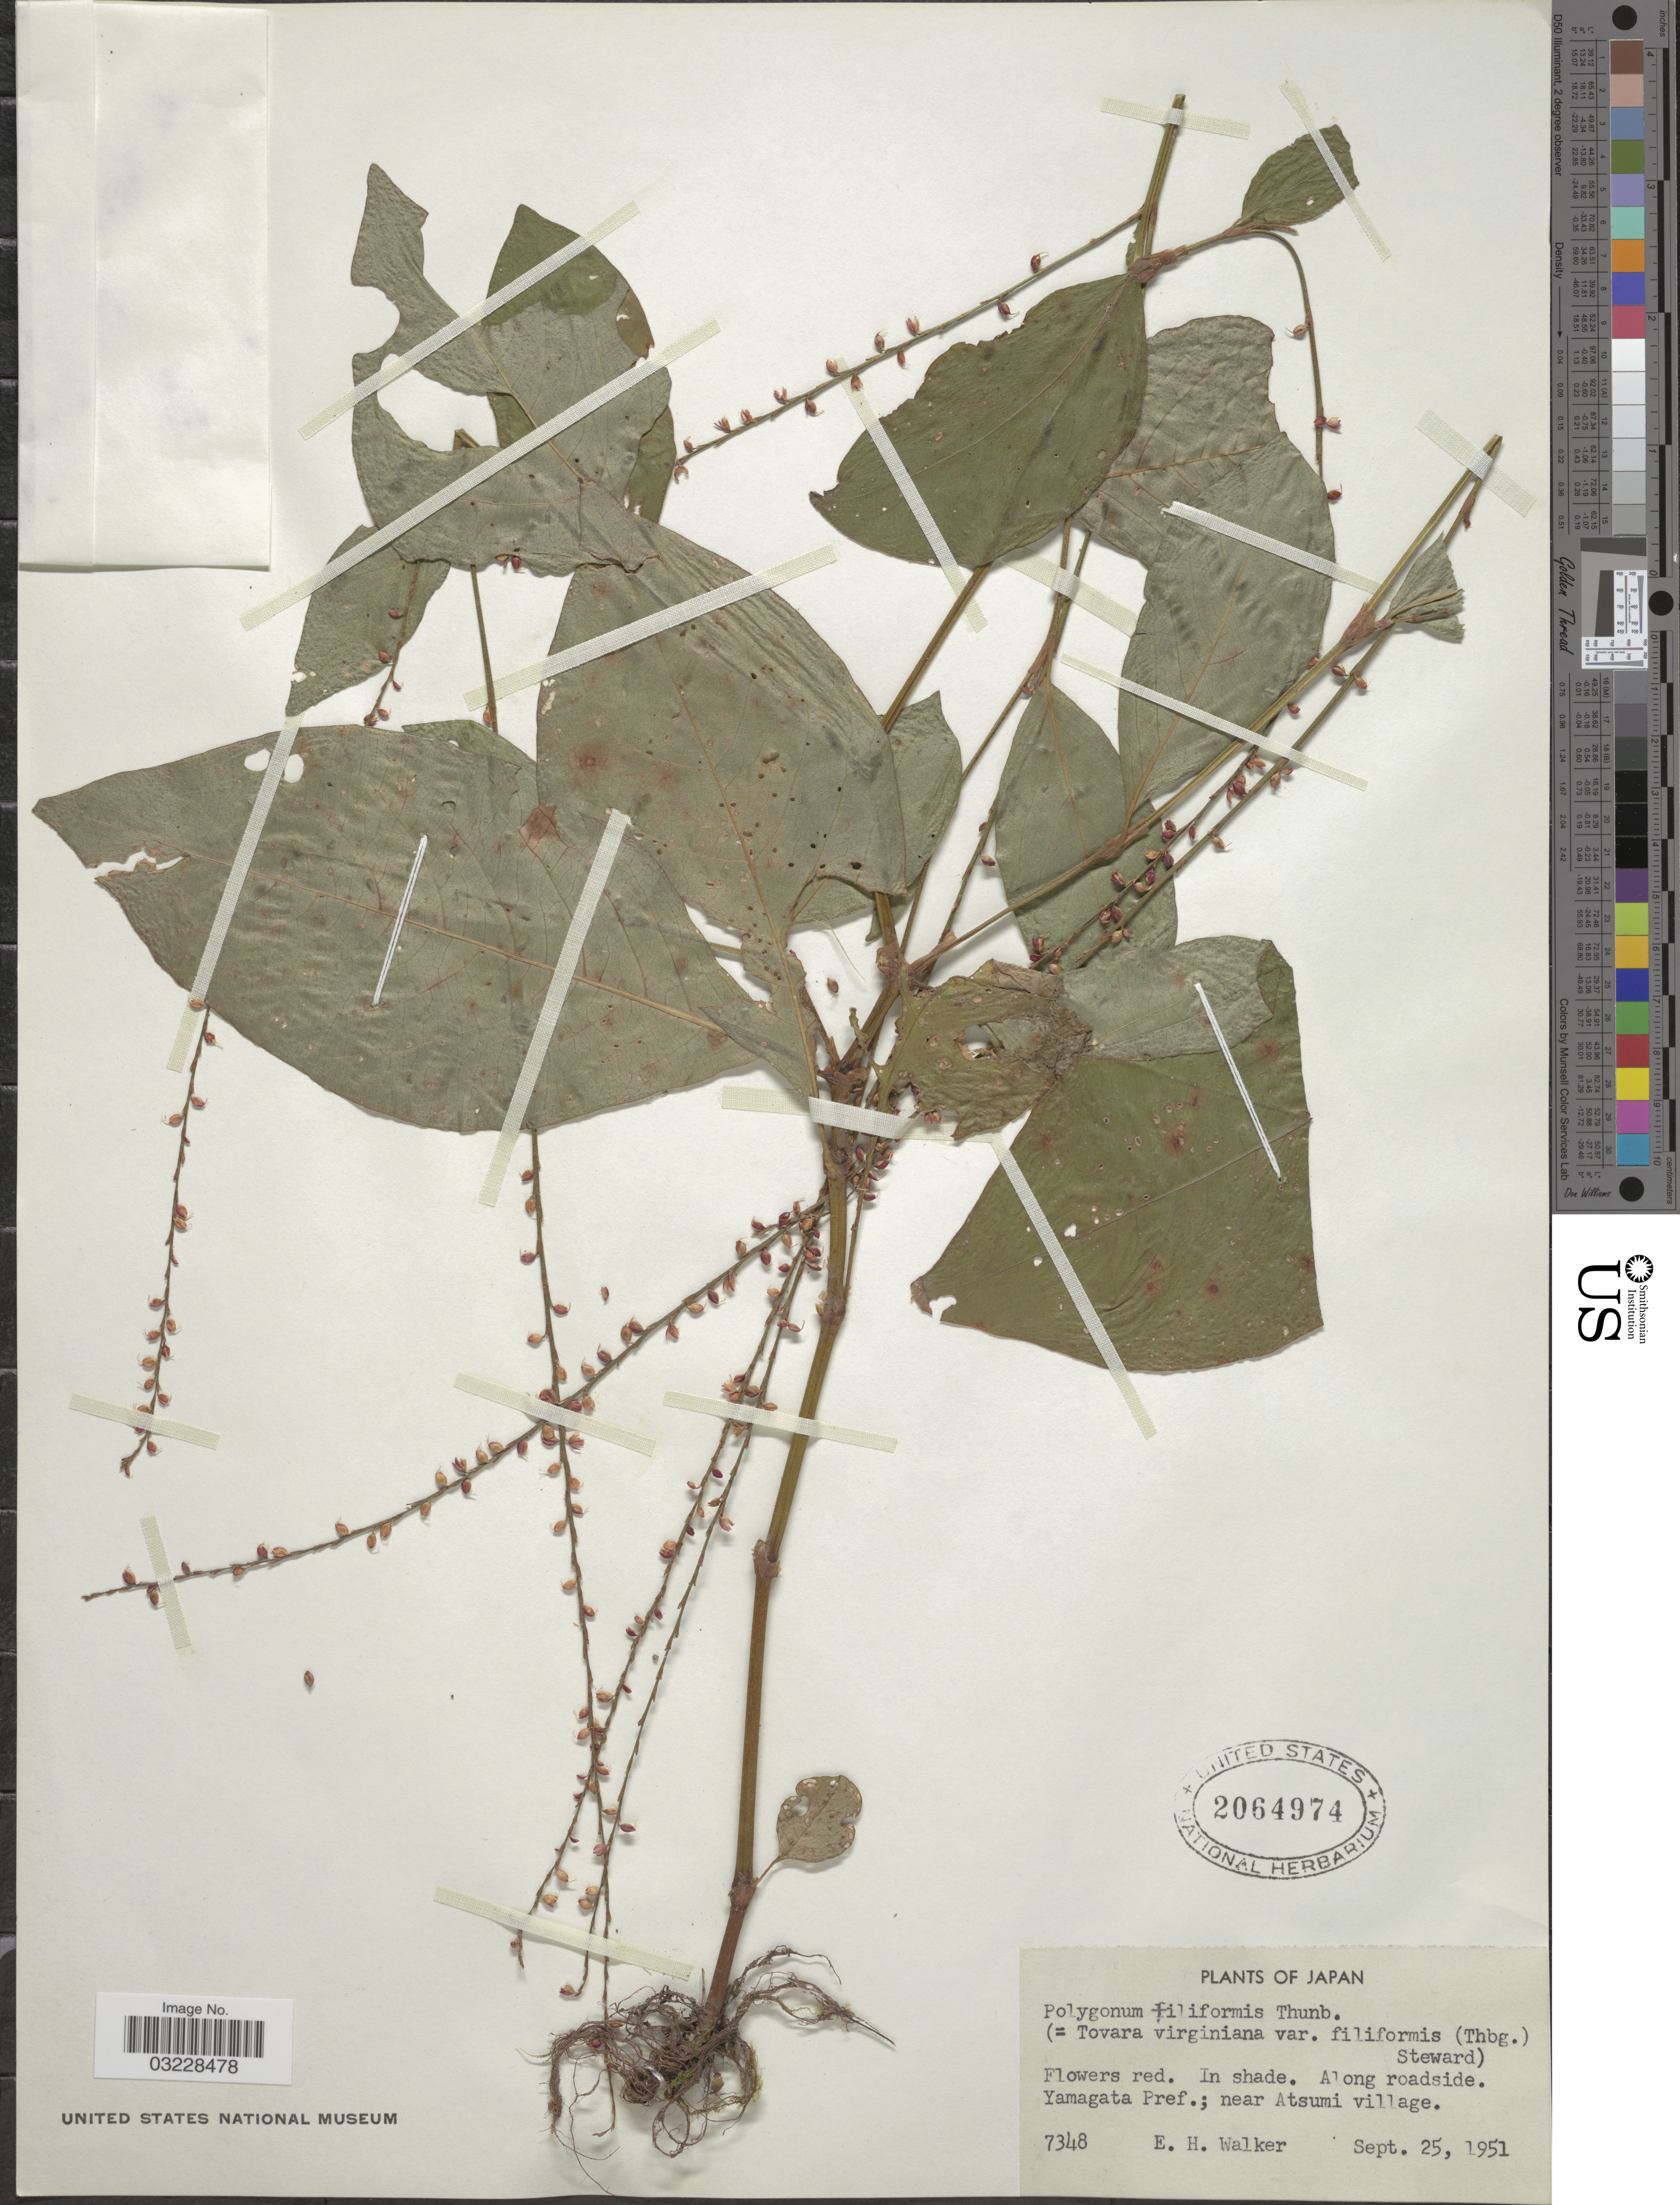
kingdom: Plantae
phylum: Tracheophyta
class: Magnoliopsida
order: Caryophyllales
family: Polygonaceae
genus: Persicaria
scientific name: Persicaria sp.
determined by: Atha, D. E.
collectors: E. H. Walker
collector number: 7348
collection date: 1951-09-25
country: Japan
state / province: Yamagata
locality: Yamagata Pref.; near Atsumi village.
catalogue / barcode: US 2064974